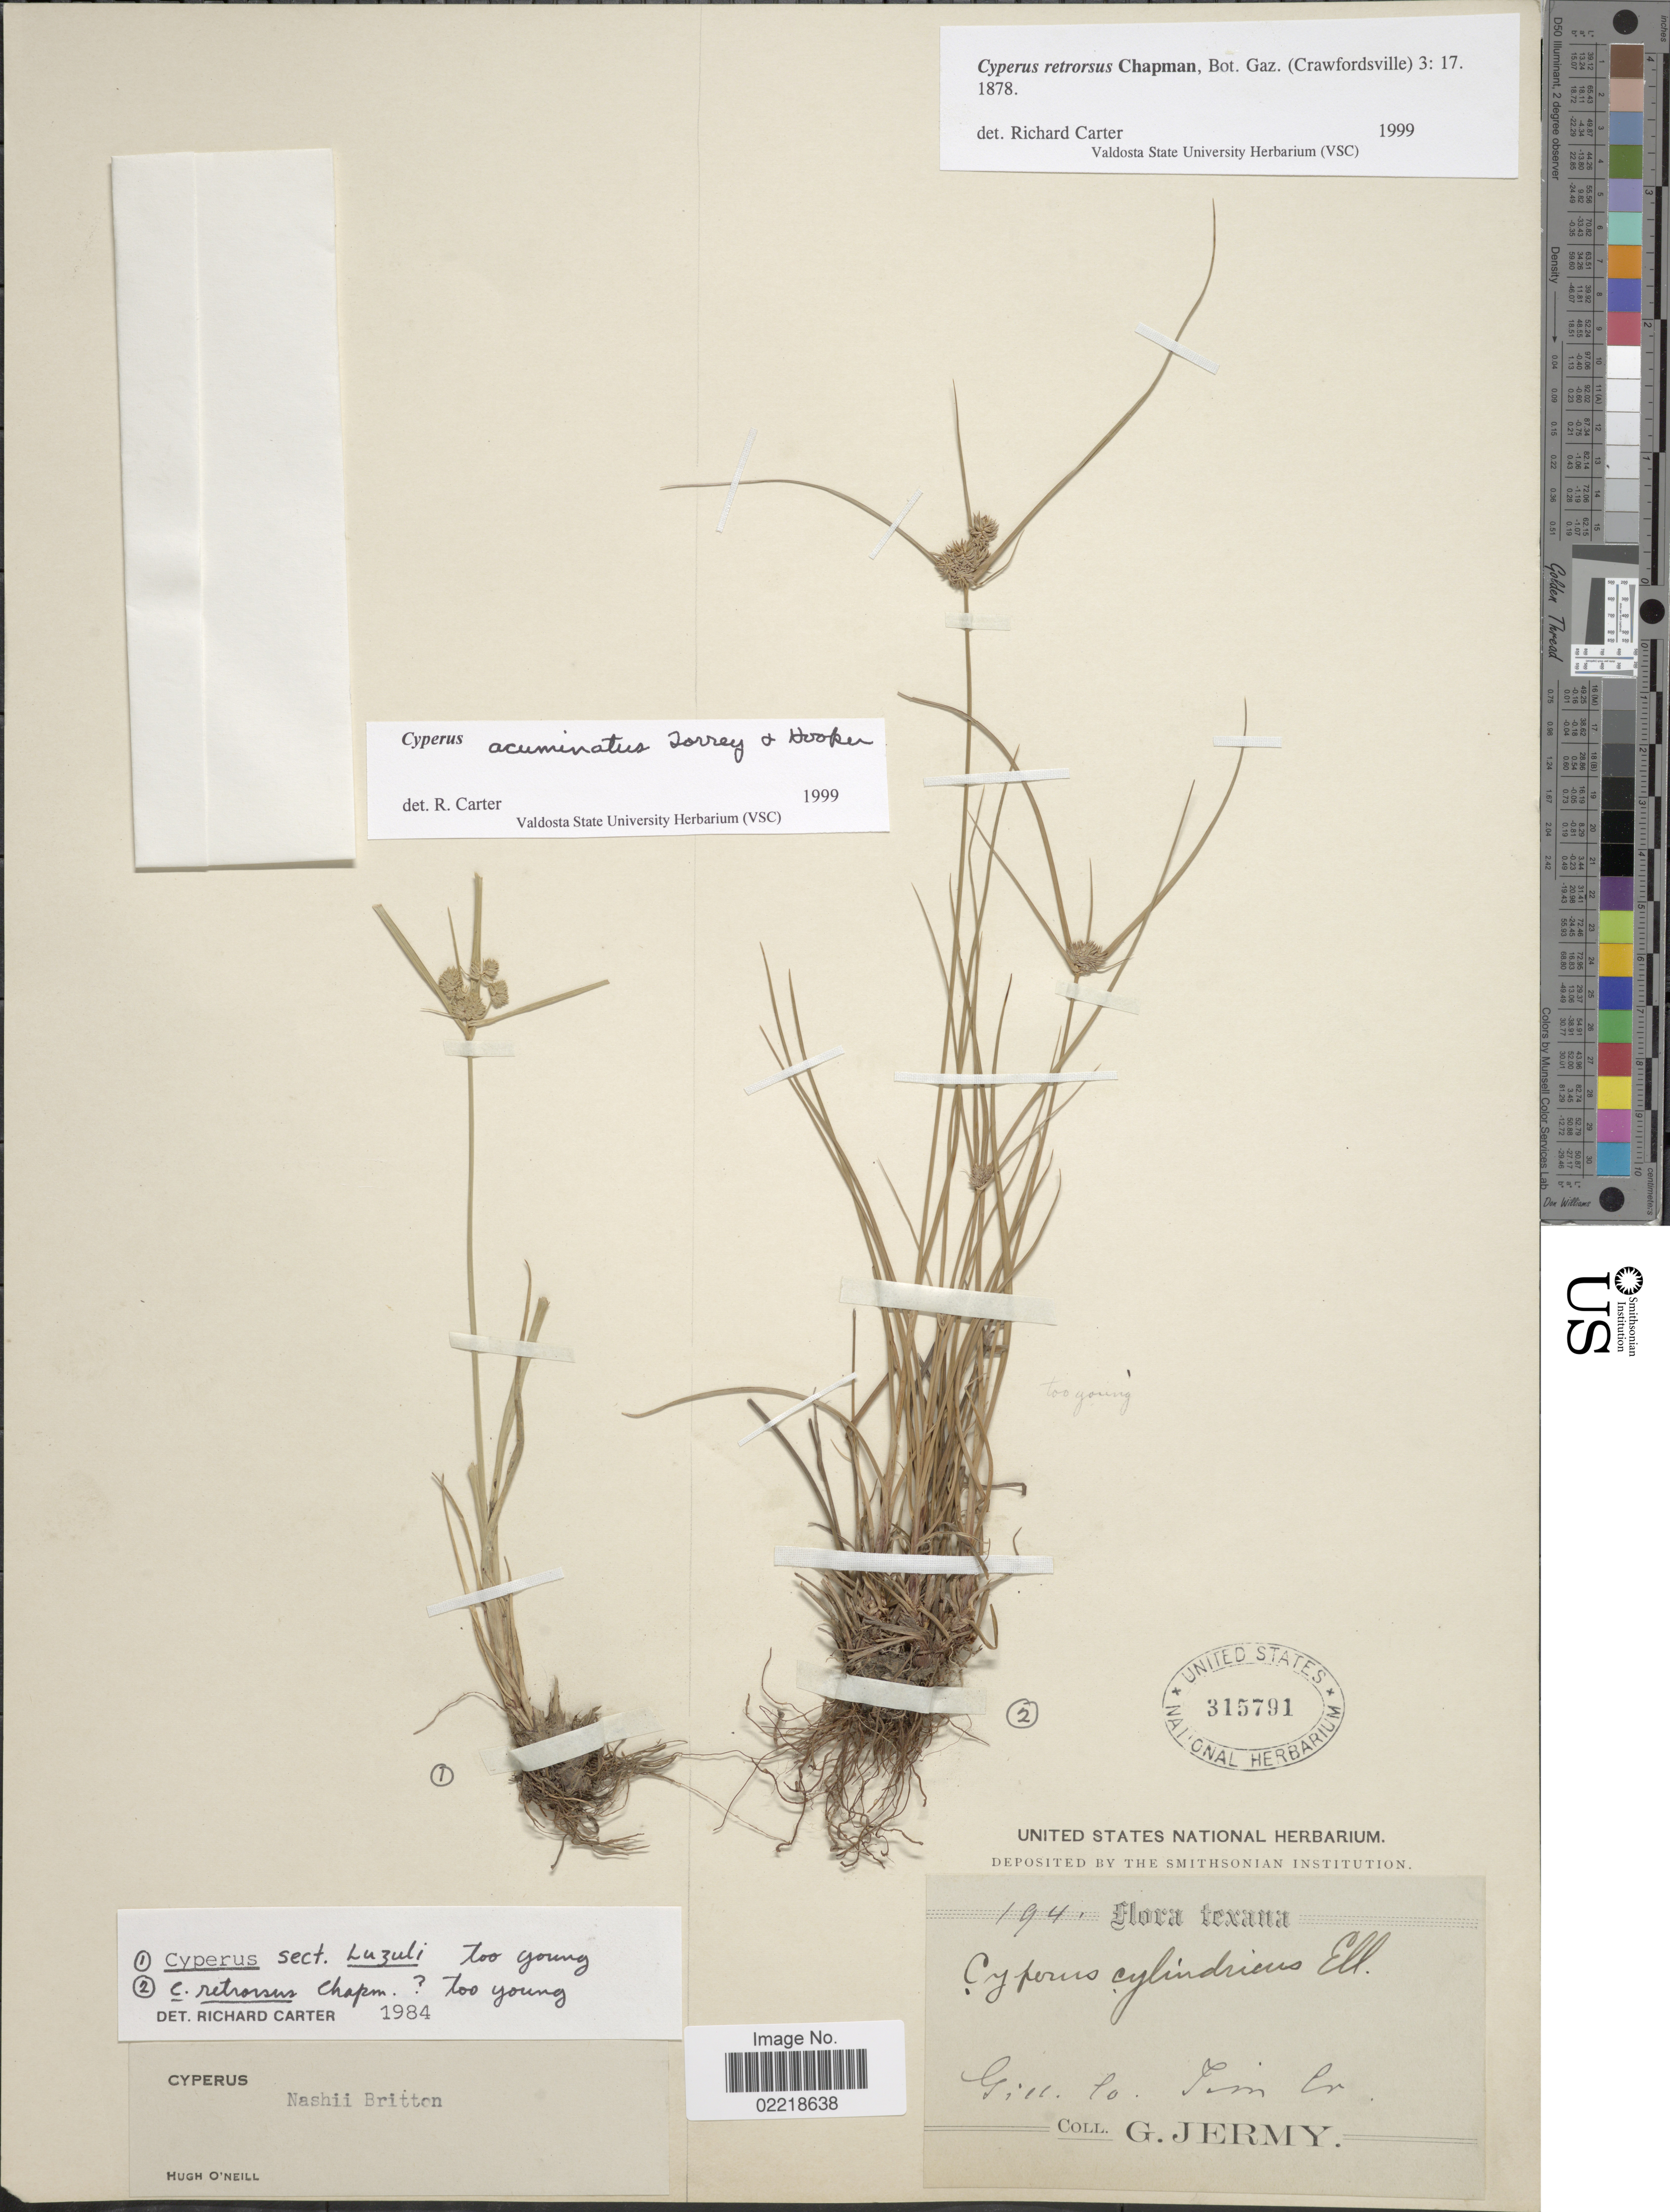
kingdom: Plantae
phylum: Tracheophyta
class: Liliopsida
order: Poales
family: Cyperaceae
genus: Cyperus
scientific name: Cyperus retrorsus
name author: Chapm.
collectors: G. Jermy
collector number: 194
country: United States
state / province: Texas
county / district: Gillespie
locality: Gill. (Gillespie) Co. Iorn Cr.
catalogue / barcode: US 315791